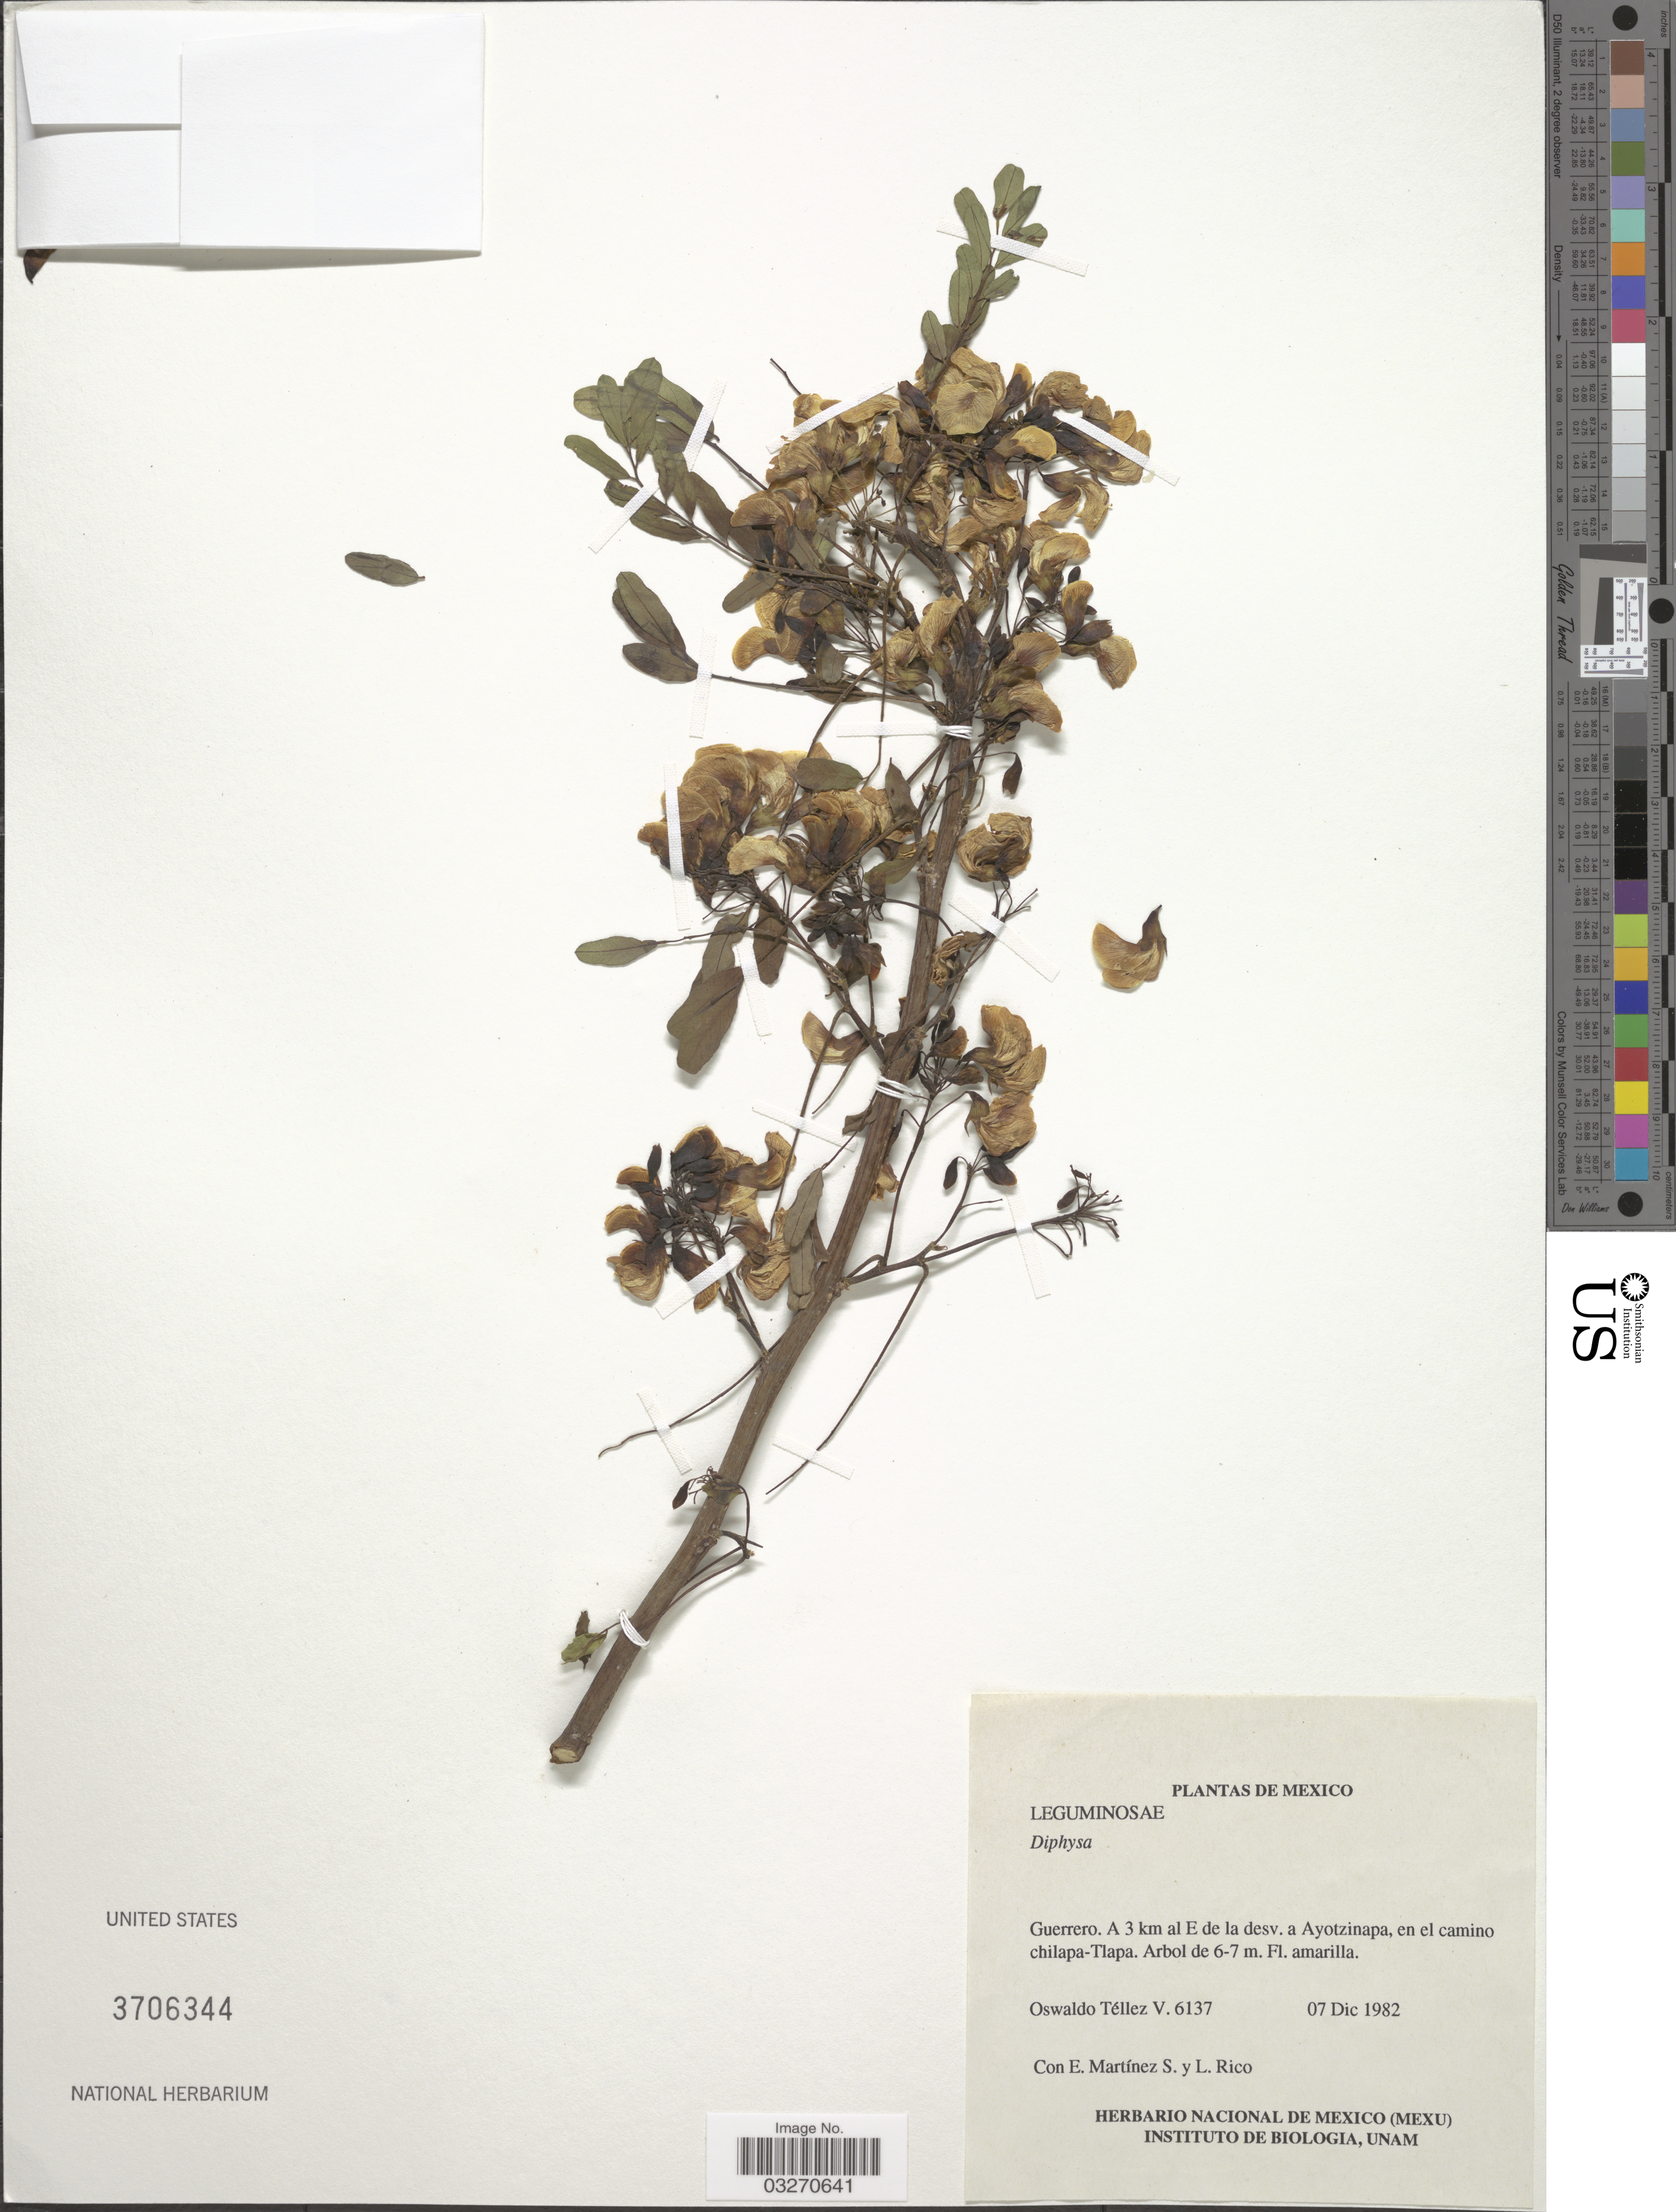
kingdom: Plantae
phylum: Tracheophyta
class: Magnoliopsida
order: Fabales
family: Fabaceae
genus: Diphysa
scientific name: Diphysa sp.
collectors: O. Téllez V., E. M. Martínez S. & L. Rico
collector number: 6137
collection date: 1982-12-07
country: Mexico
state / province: Guerrero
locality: A 3 km al E de la desv. a Ayotzinapa, en el camino chilapa-Tlapa.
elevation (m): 6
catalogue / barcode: US 3706344